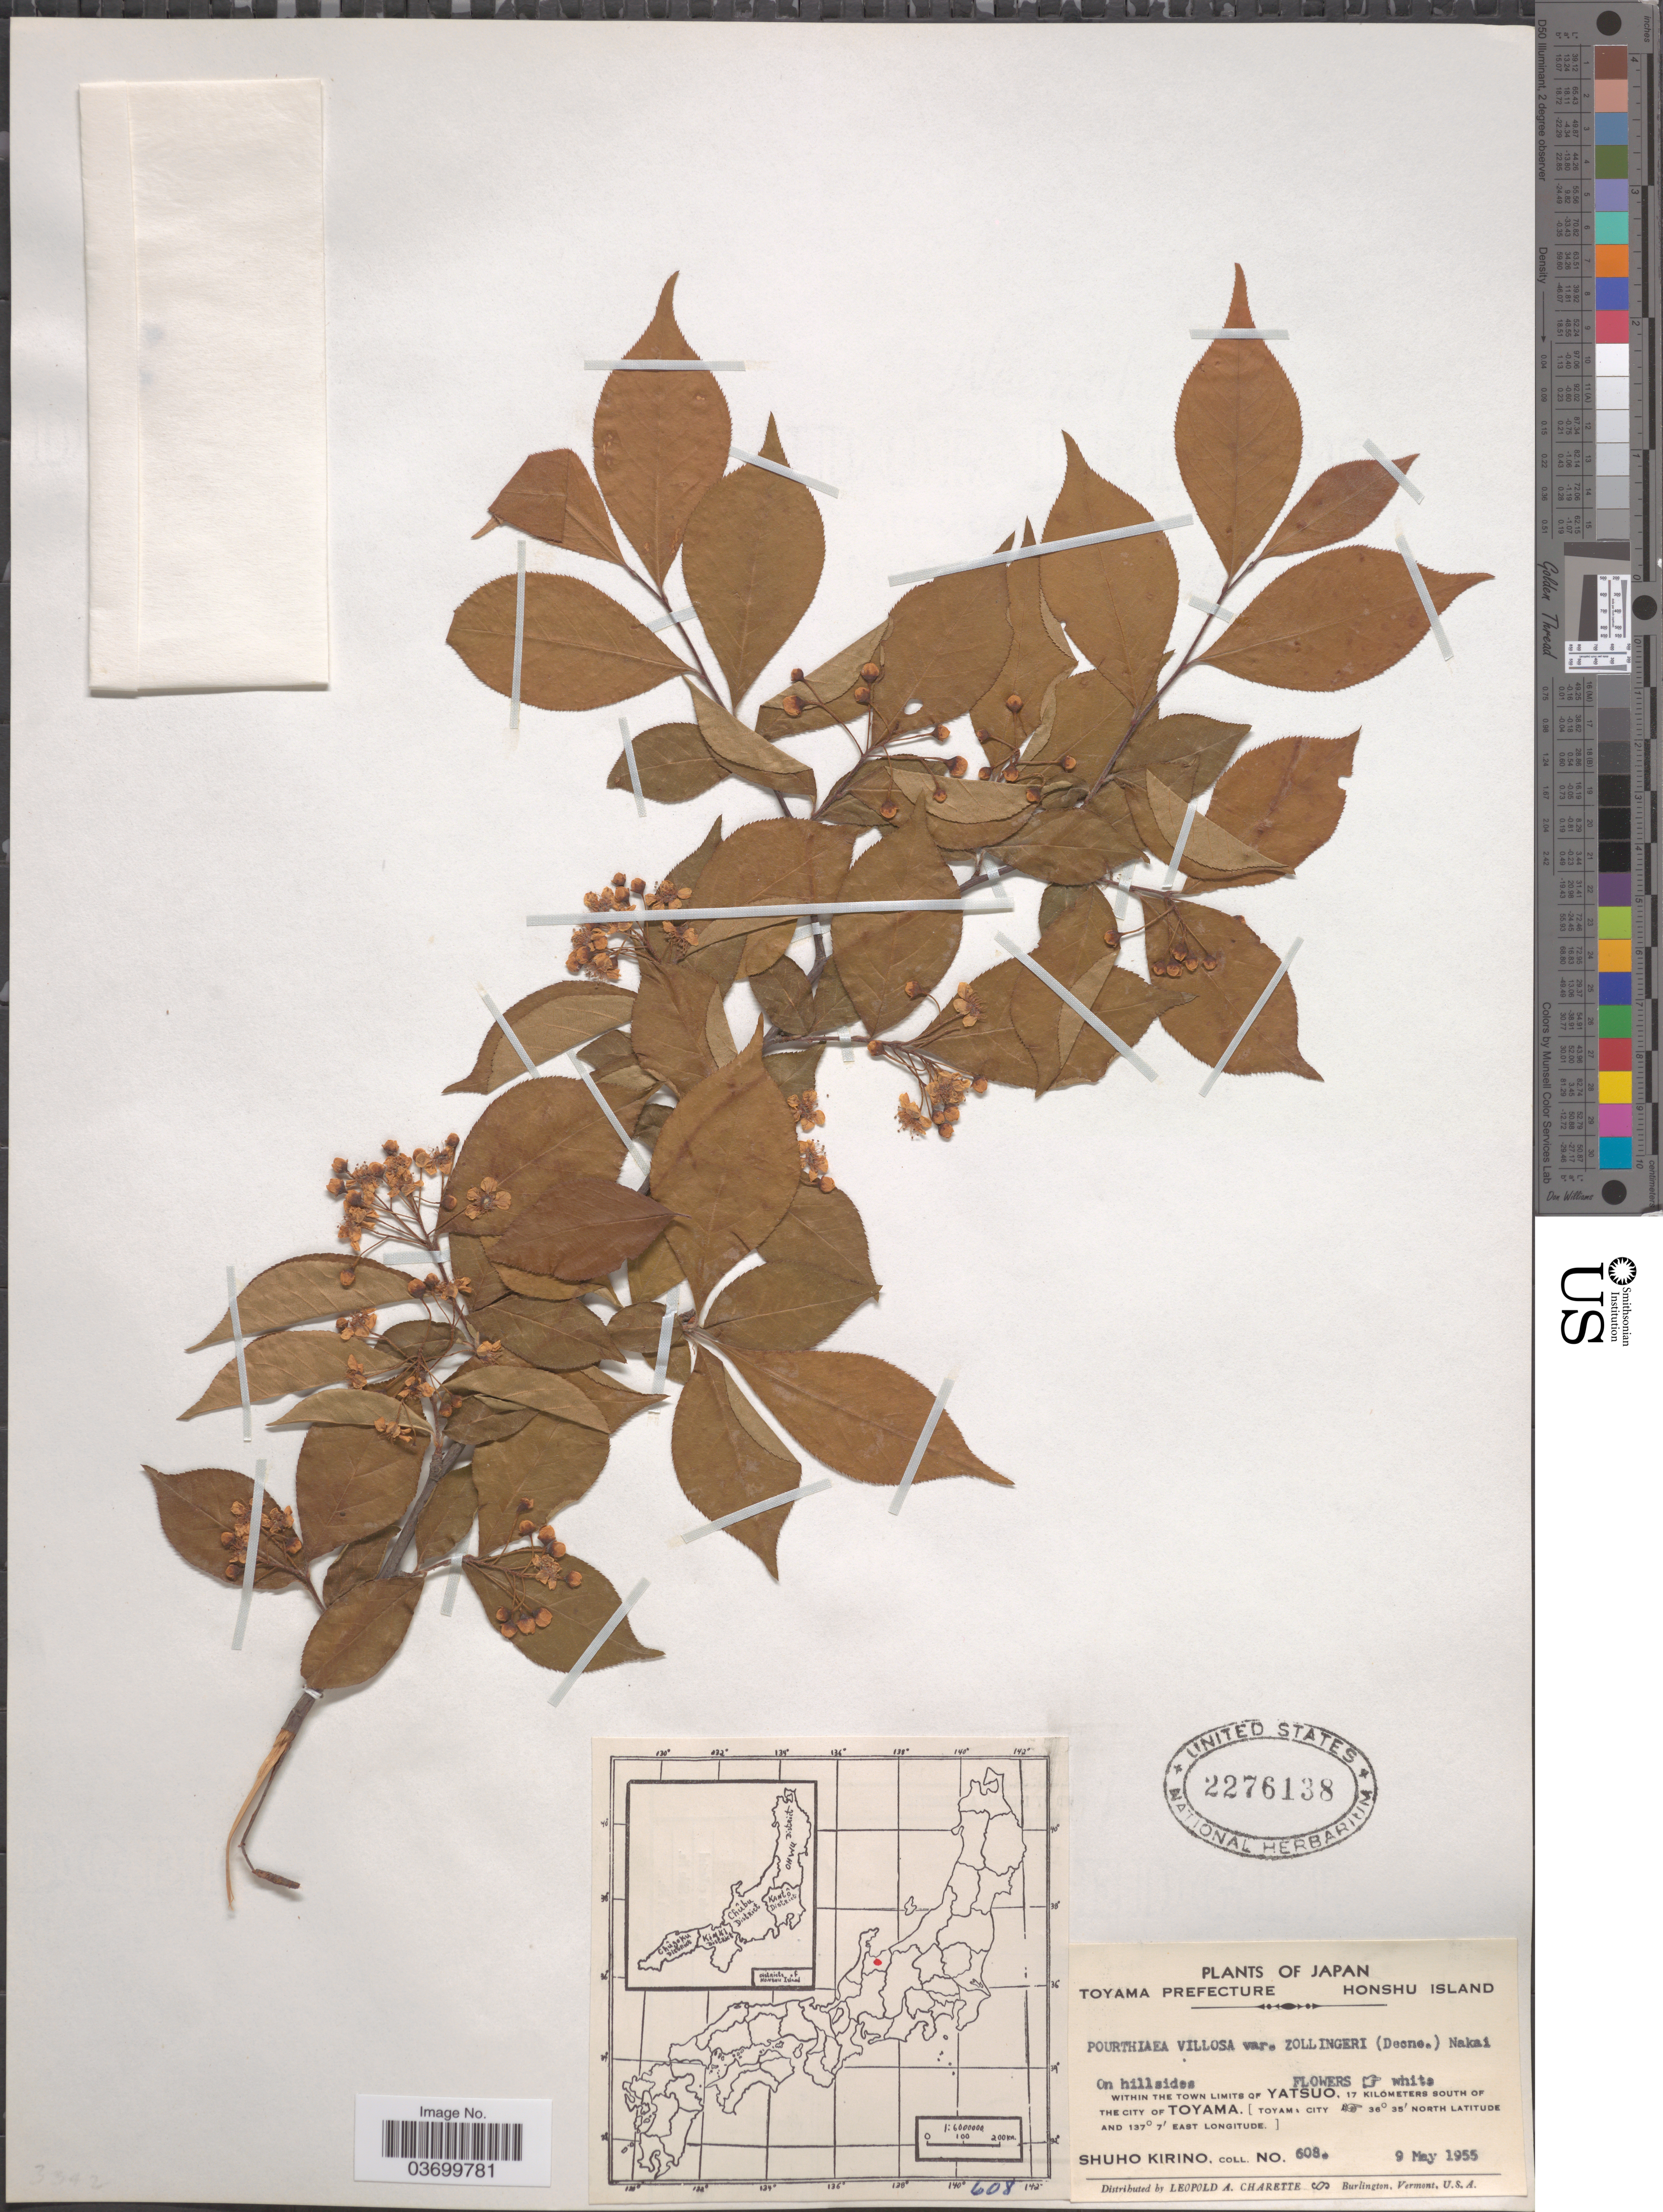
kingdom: Plantae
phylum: Tracheophyta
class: Magnoliopsida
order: Rosales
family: Rosaceae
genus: Pourthiaea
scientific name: Pourthiaea villosa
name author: Decne.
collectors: S. Kirino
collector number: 608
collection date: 1955-05-09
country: Japan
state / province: Toyama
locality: Toyama Prefecture. Honshu Island. On Hillsides. Within the town limits of Yatsuo, 17 kilometers south of the City of Toyama. [Toyama City].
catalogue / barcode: US 2276138